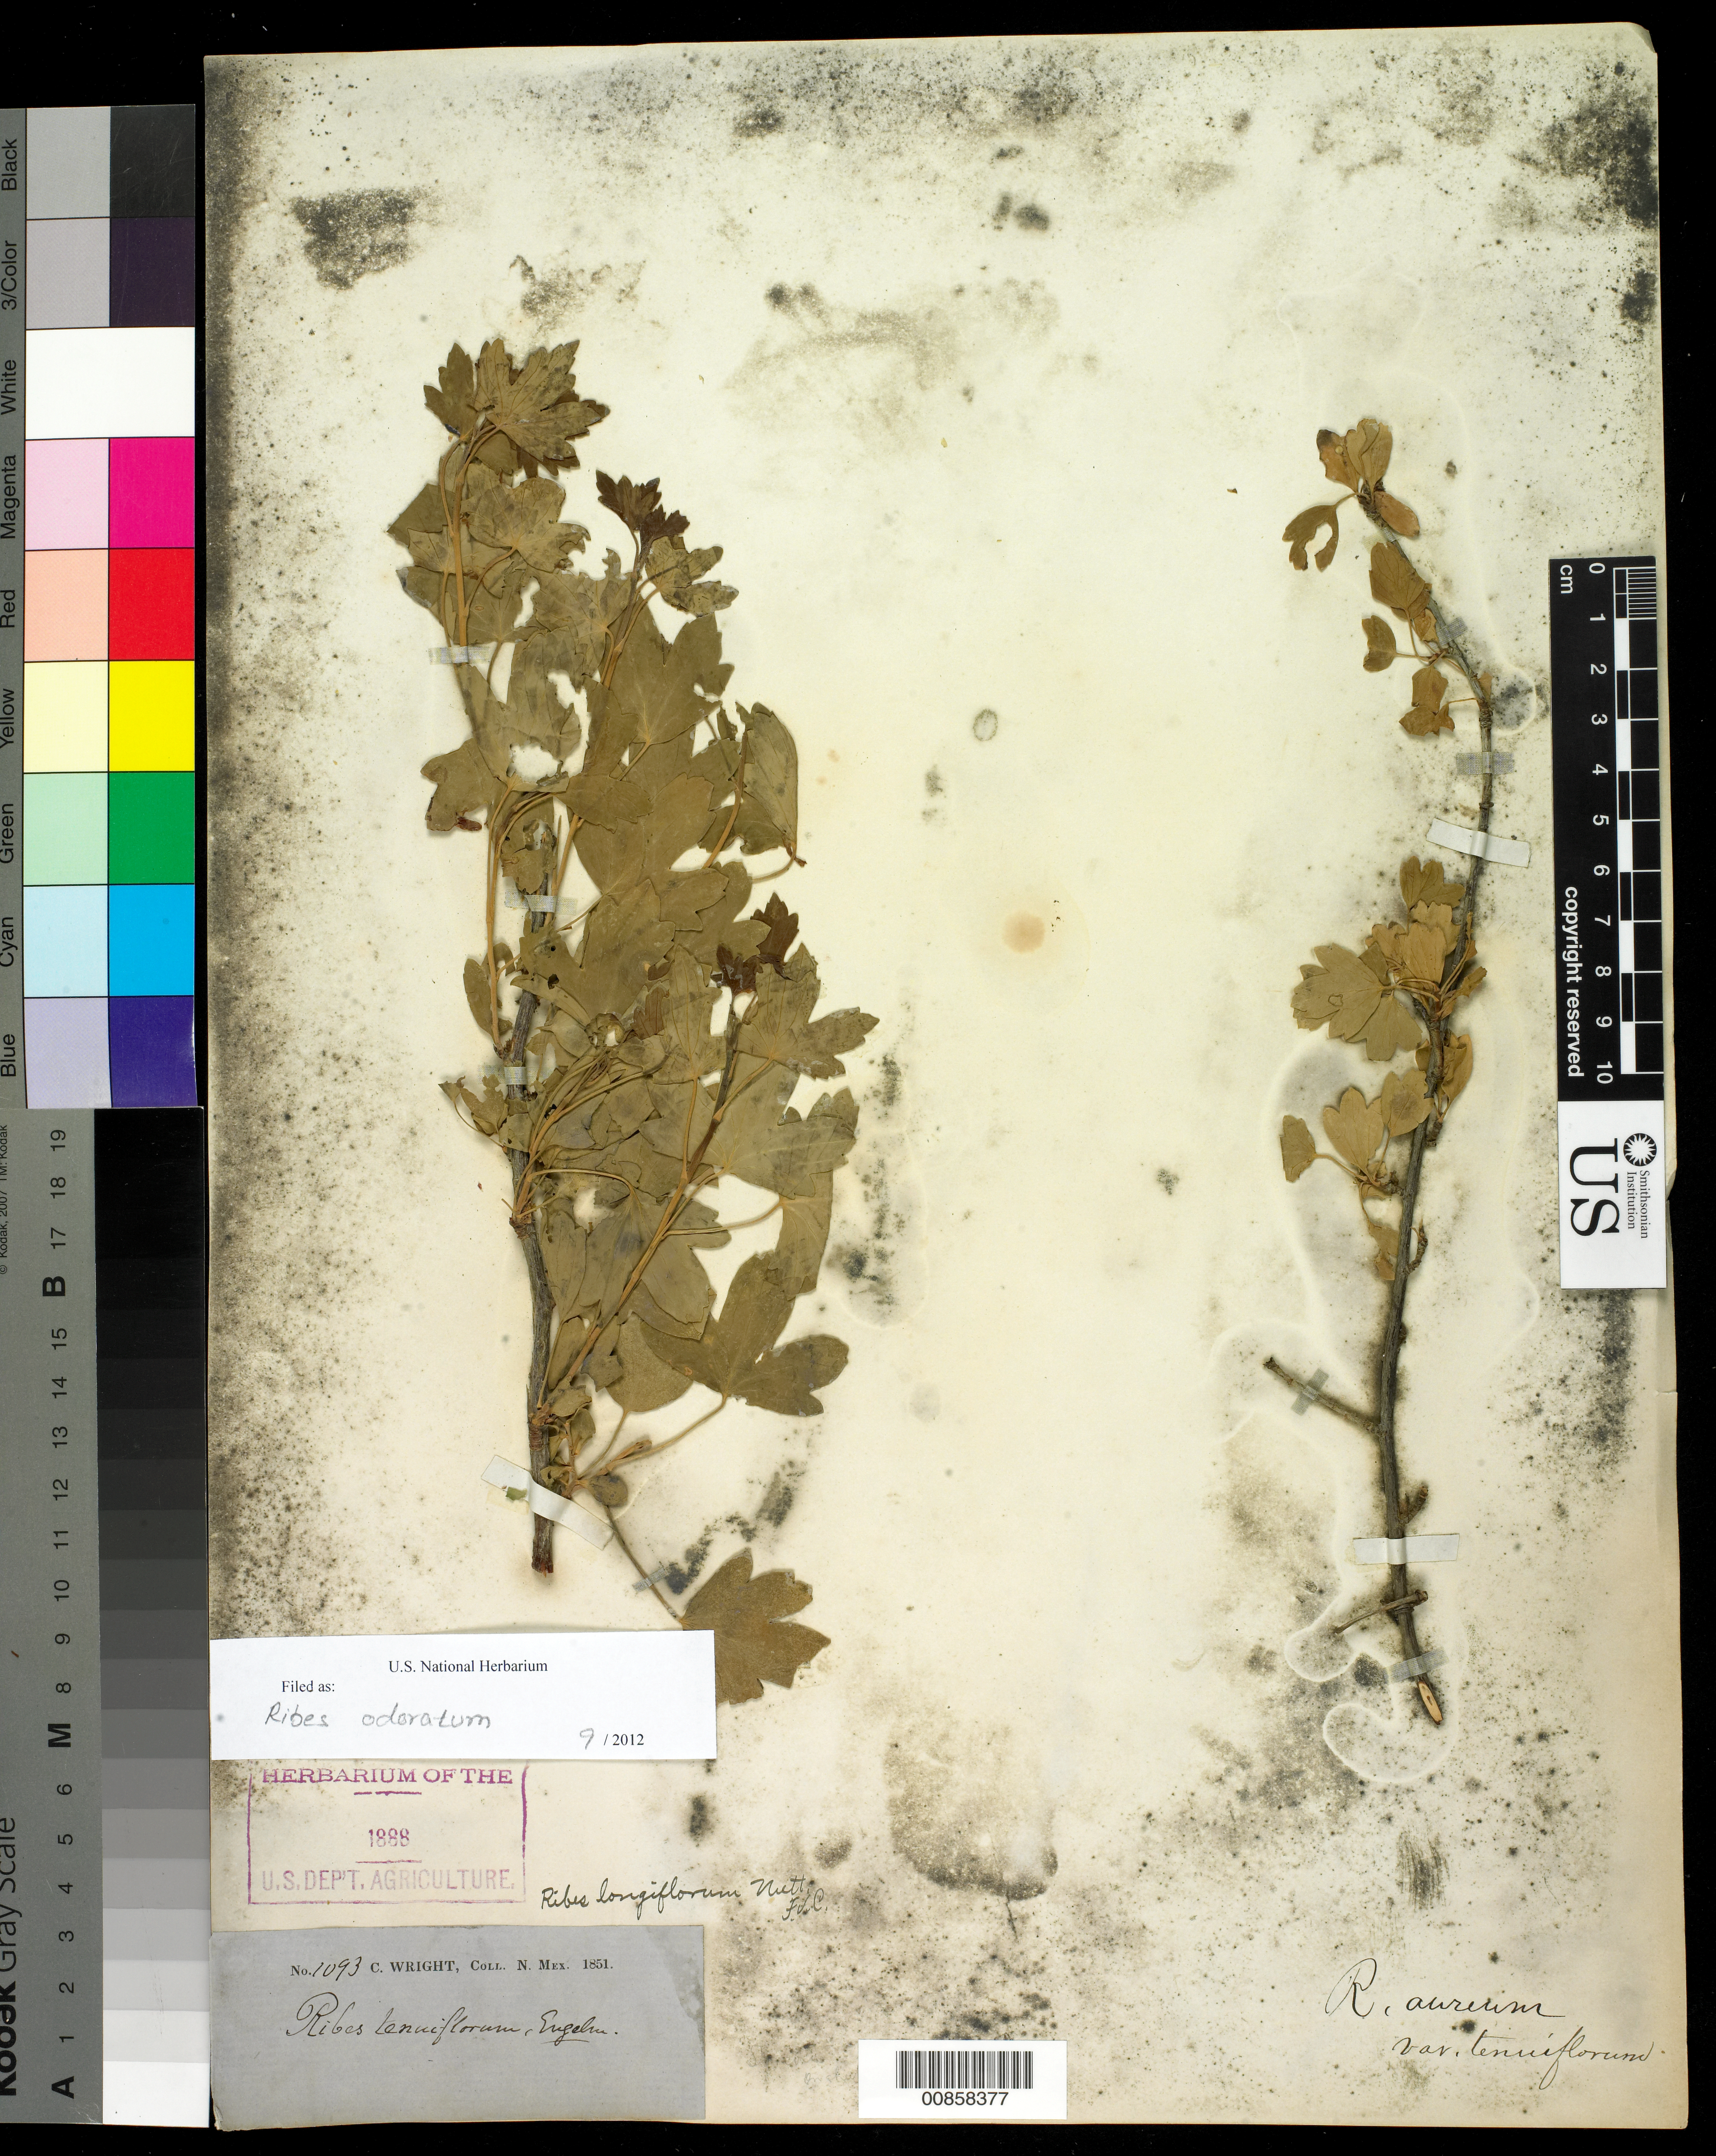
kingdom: Plantae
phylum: Tracheophyta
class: Magnoliopsida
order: Saxifragales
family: Grossulariaceae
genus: Ribes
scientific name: Ribes odoratum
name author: H.L. Wendl.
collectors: C. Wright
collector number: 1093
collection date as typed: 1851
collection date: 1851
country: United States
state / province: New Mexico